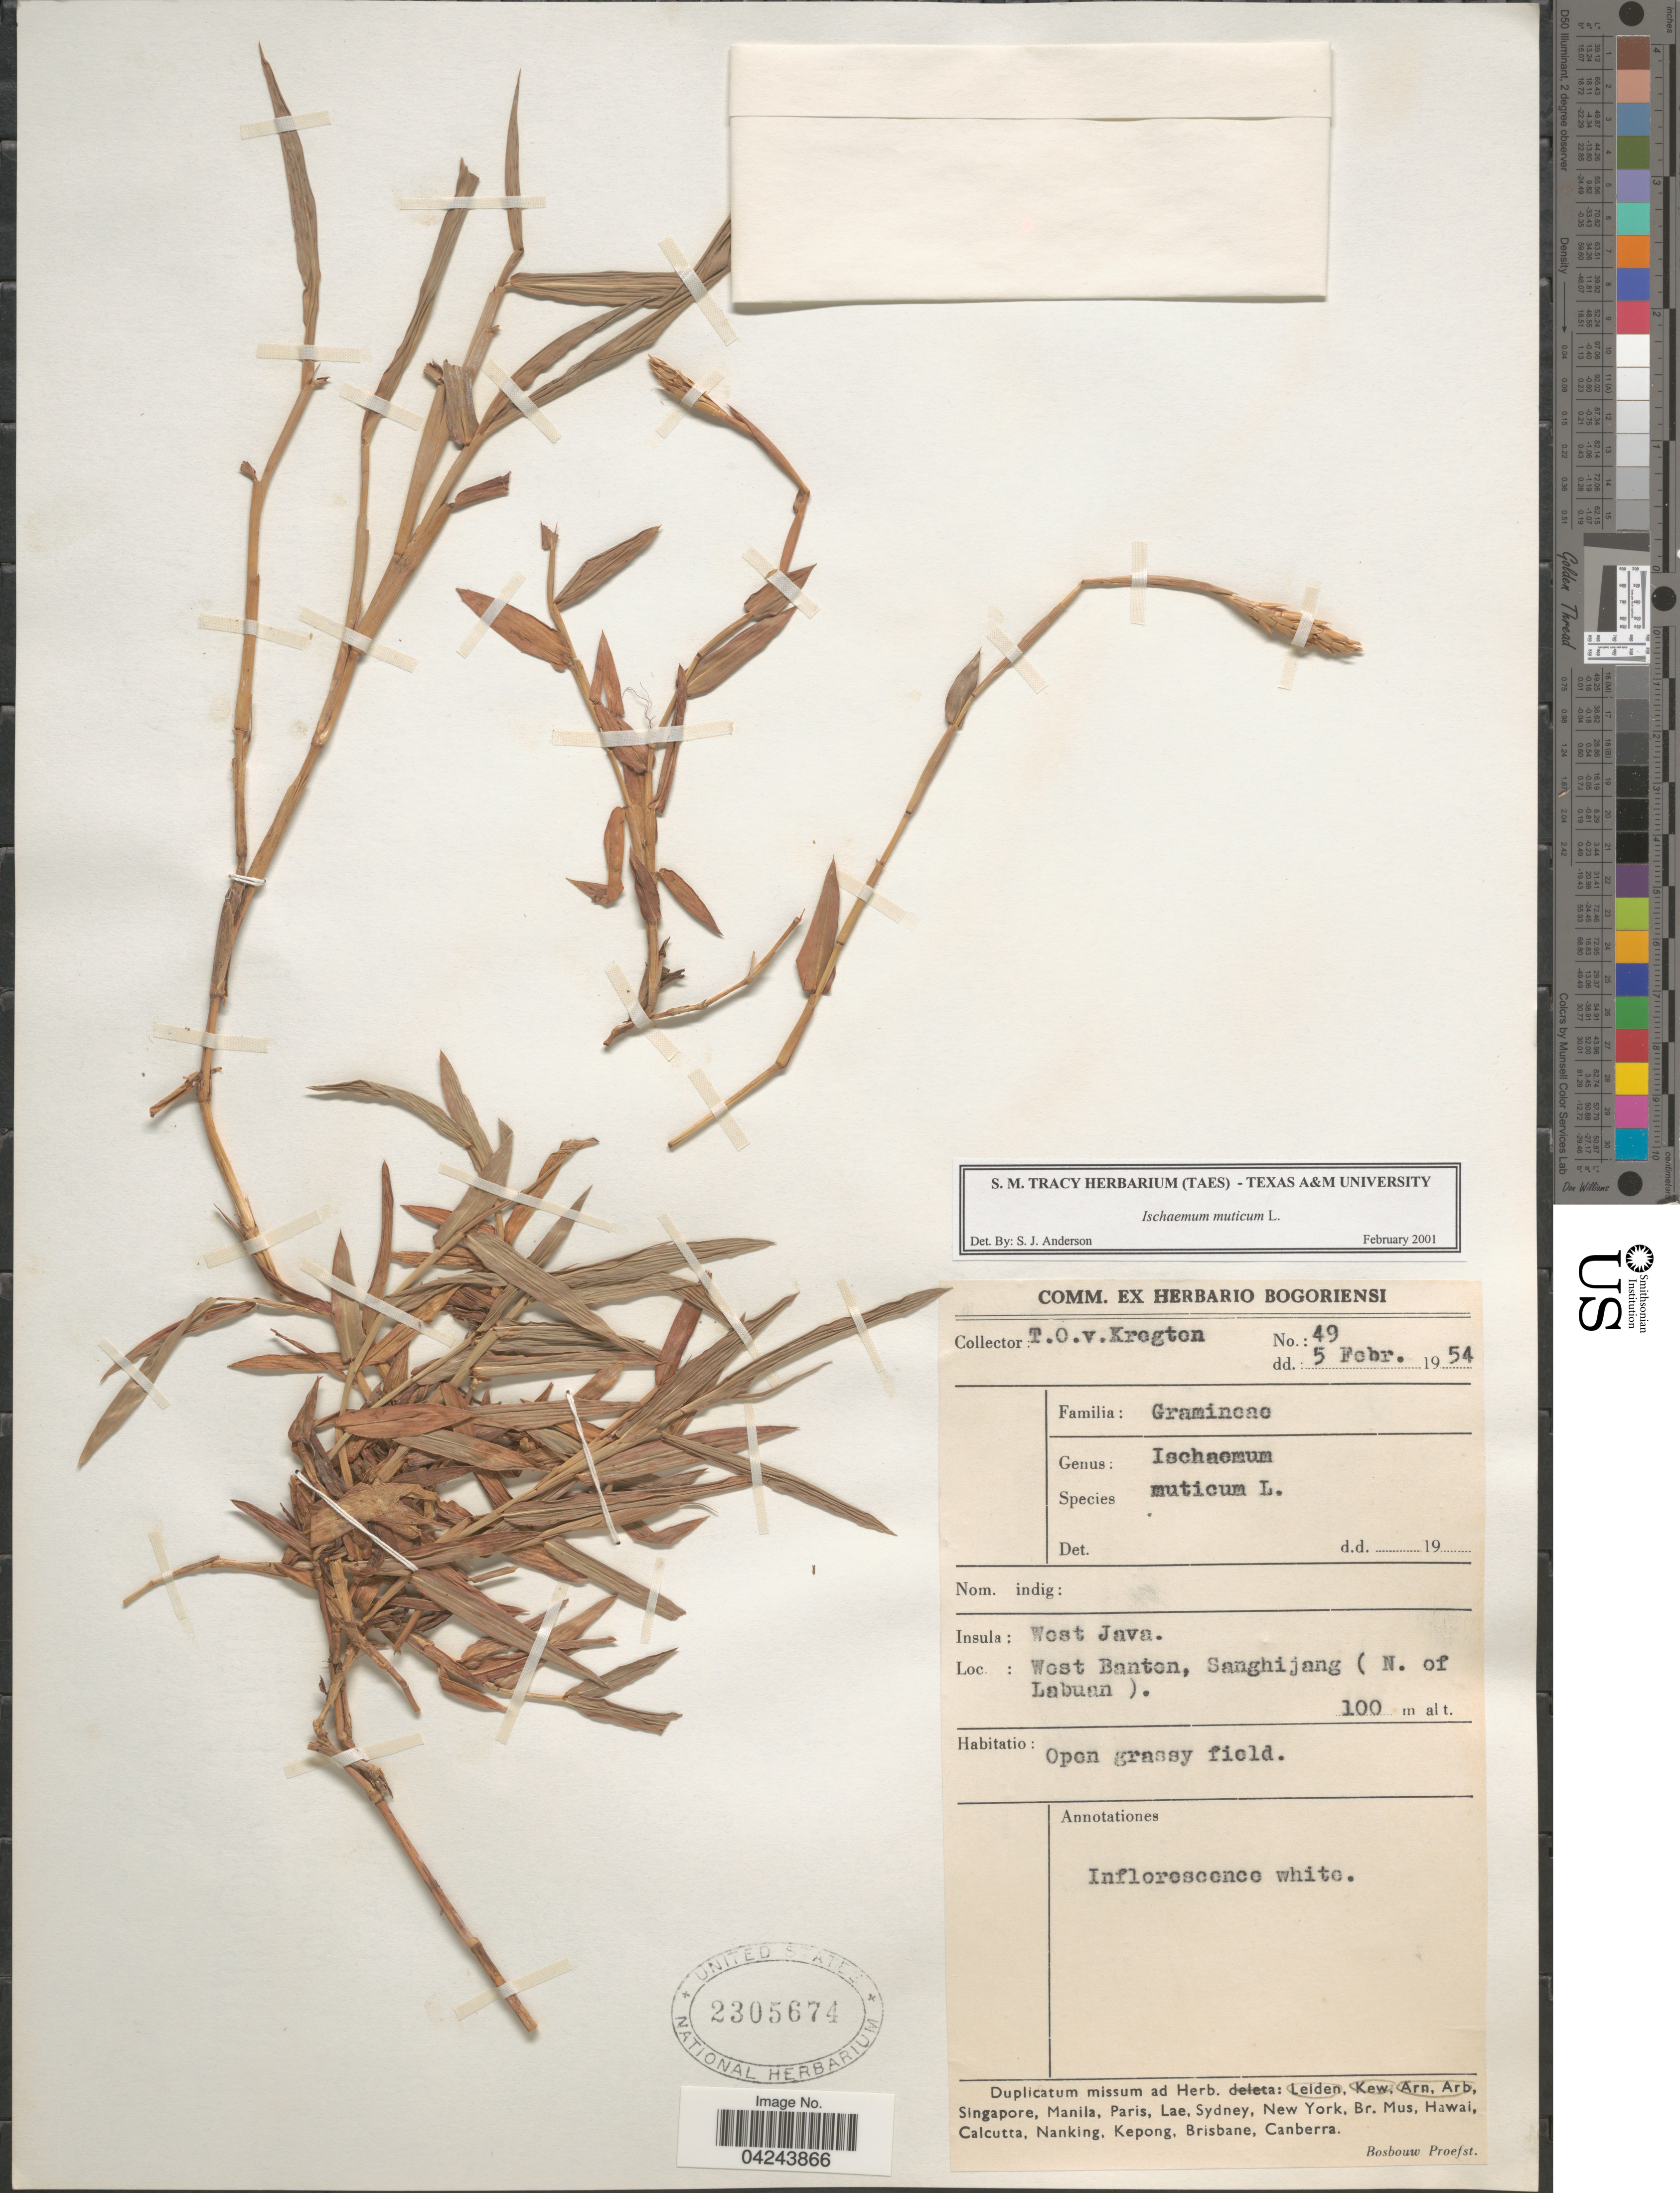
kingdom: Plantae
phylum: Tracheophyta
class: Liliopsida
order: Poales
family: Poaceae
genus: Ischaemum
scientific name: Ischaemum muticum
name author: L.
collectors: T. van Kregten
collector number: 49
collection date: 1954-02-05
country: Indonesia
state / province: Java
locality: Insula: West Java. West Banten, Sanghijang (N. of Labuan). Open grassy field.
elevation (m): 100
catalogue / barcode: US 2305674